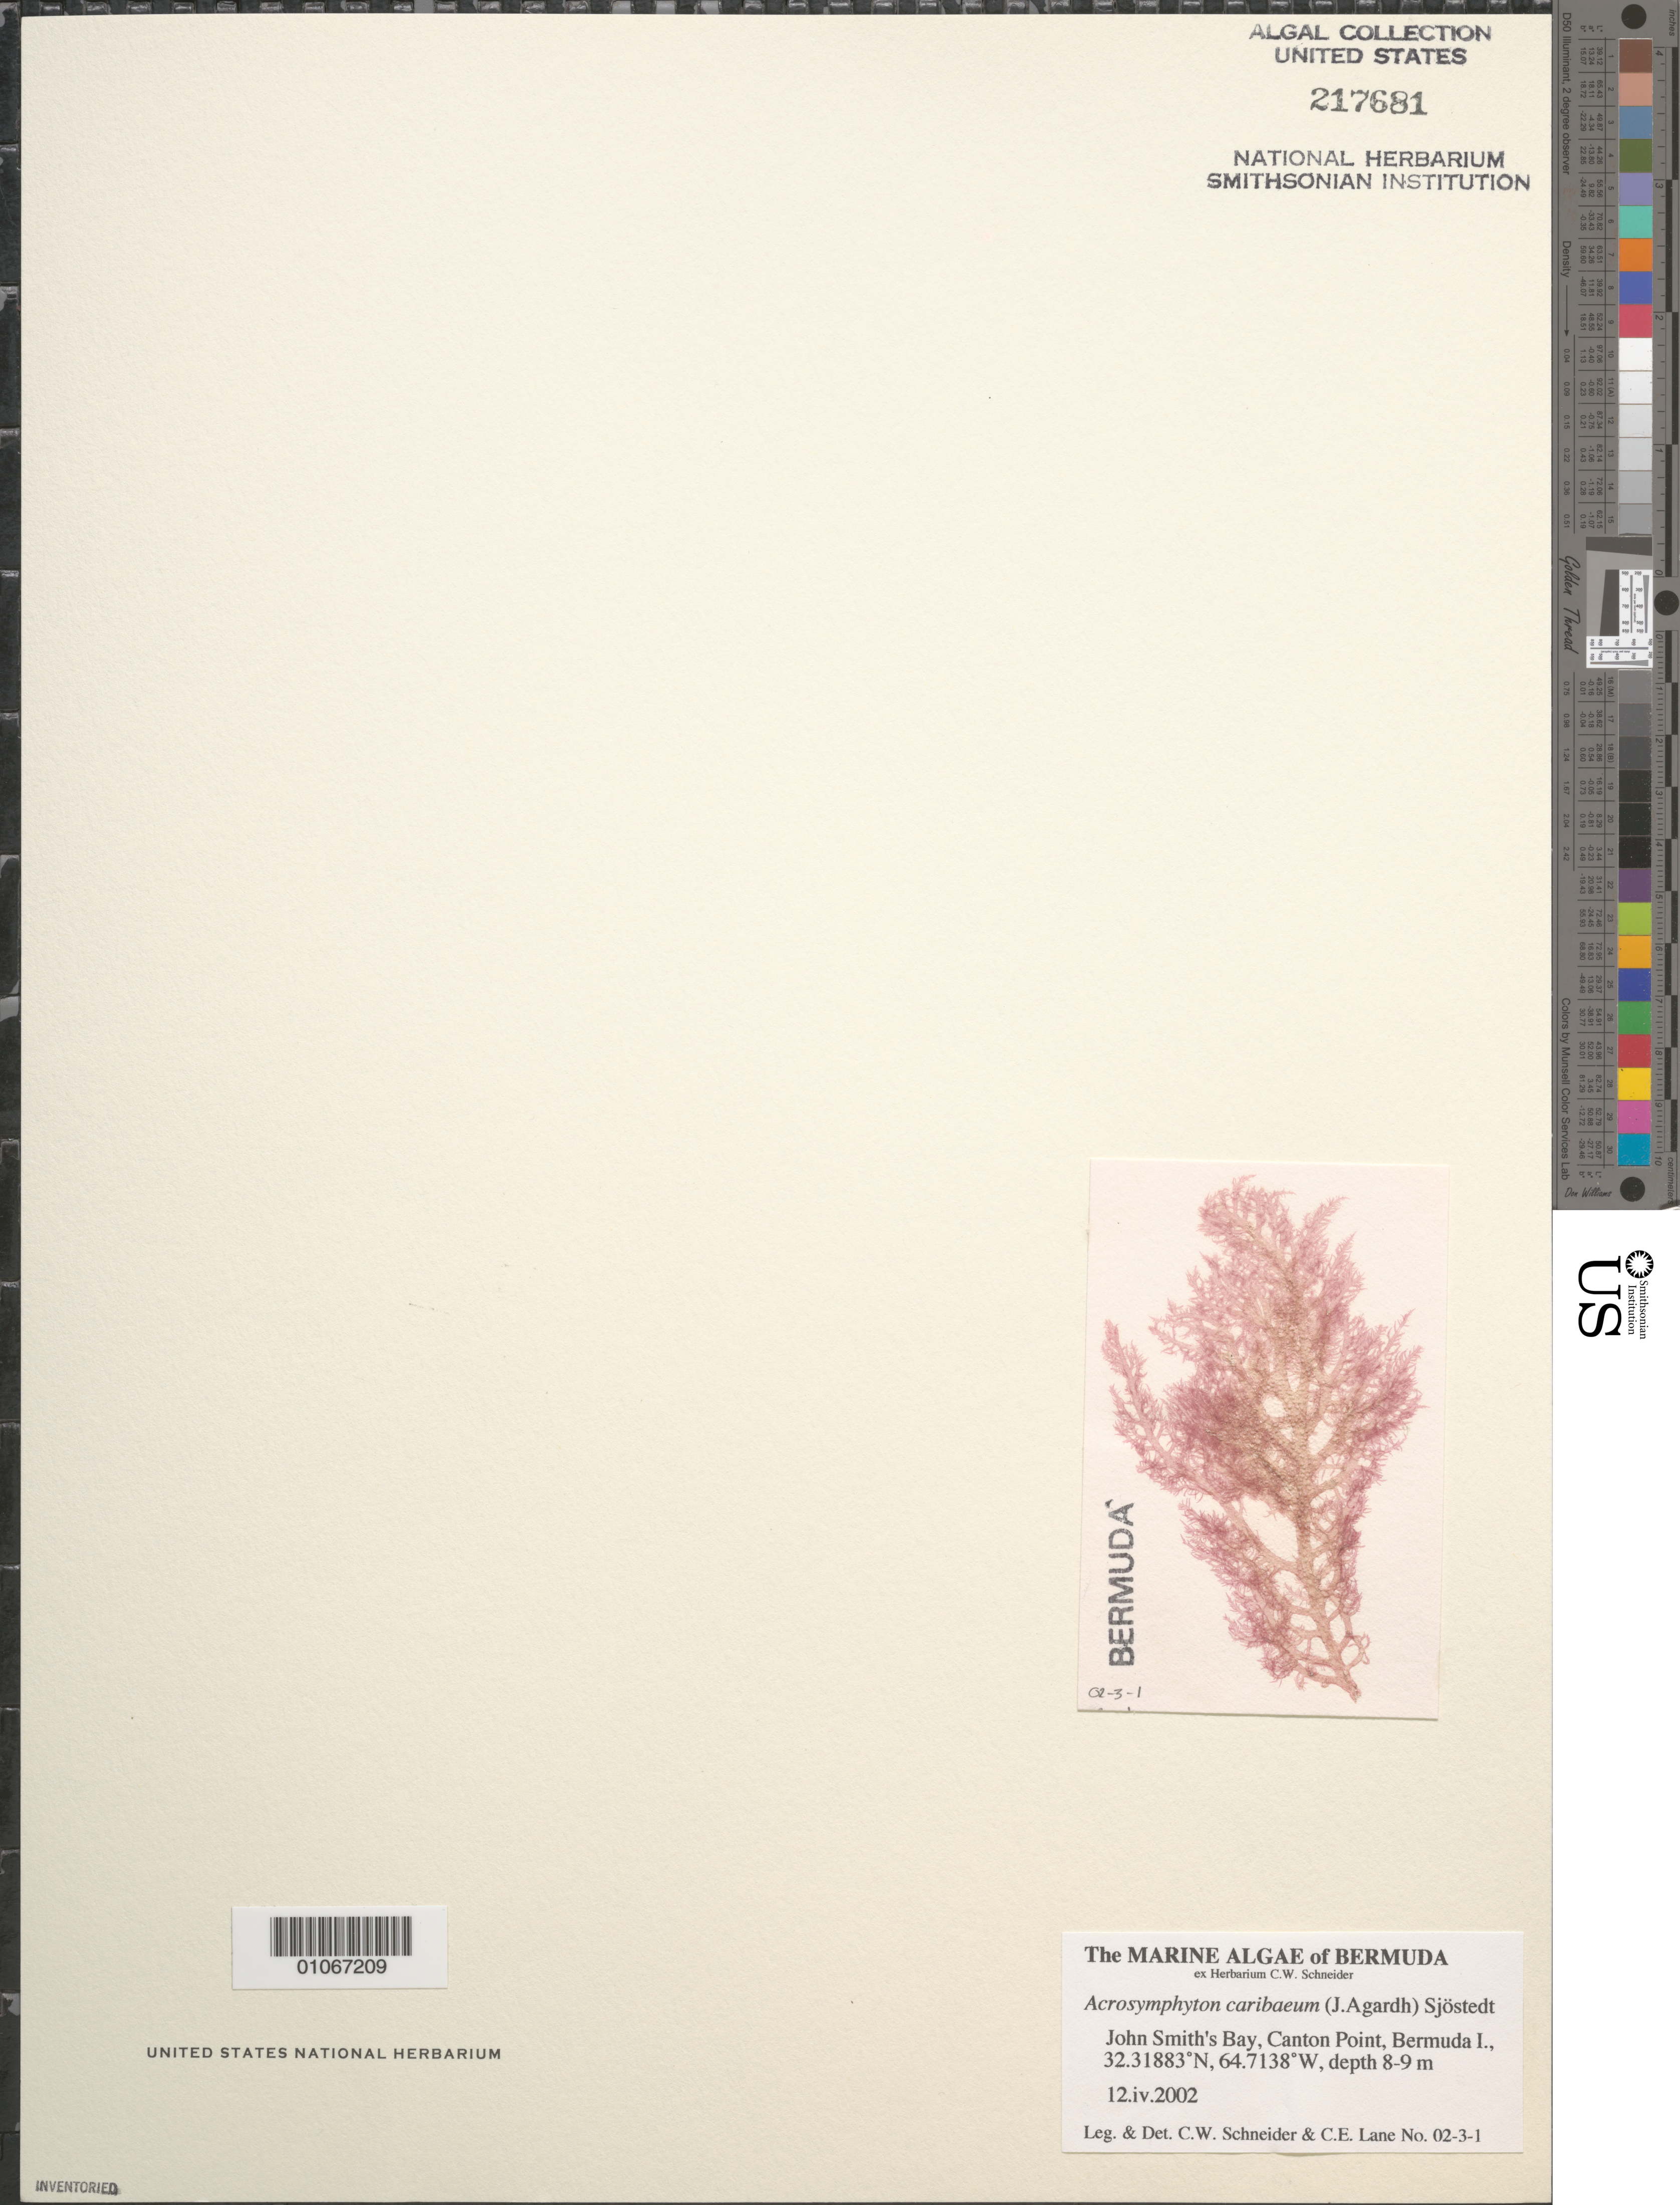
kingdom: Plantae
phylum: Rhodophyta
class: Florideophyceae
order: Acrosymphytales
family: Acrosymphytaceae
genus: Acrosymphyton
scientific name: Acrosymphyton caribaeum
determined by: Schneider, C. W.; Lane, C. E.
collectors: C. W. Schneider & C. E. Lane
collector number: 02-3-1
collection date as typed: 12 Apr 2002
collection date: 2002-04-12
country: Bermuda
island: Bermuda Island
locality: John Smith's Bay, Canton Point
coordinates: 32.31883 N, 64.7138'W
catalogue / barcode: US 217681